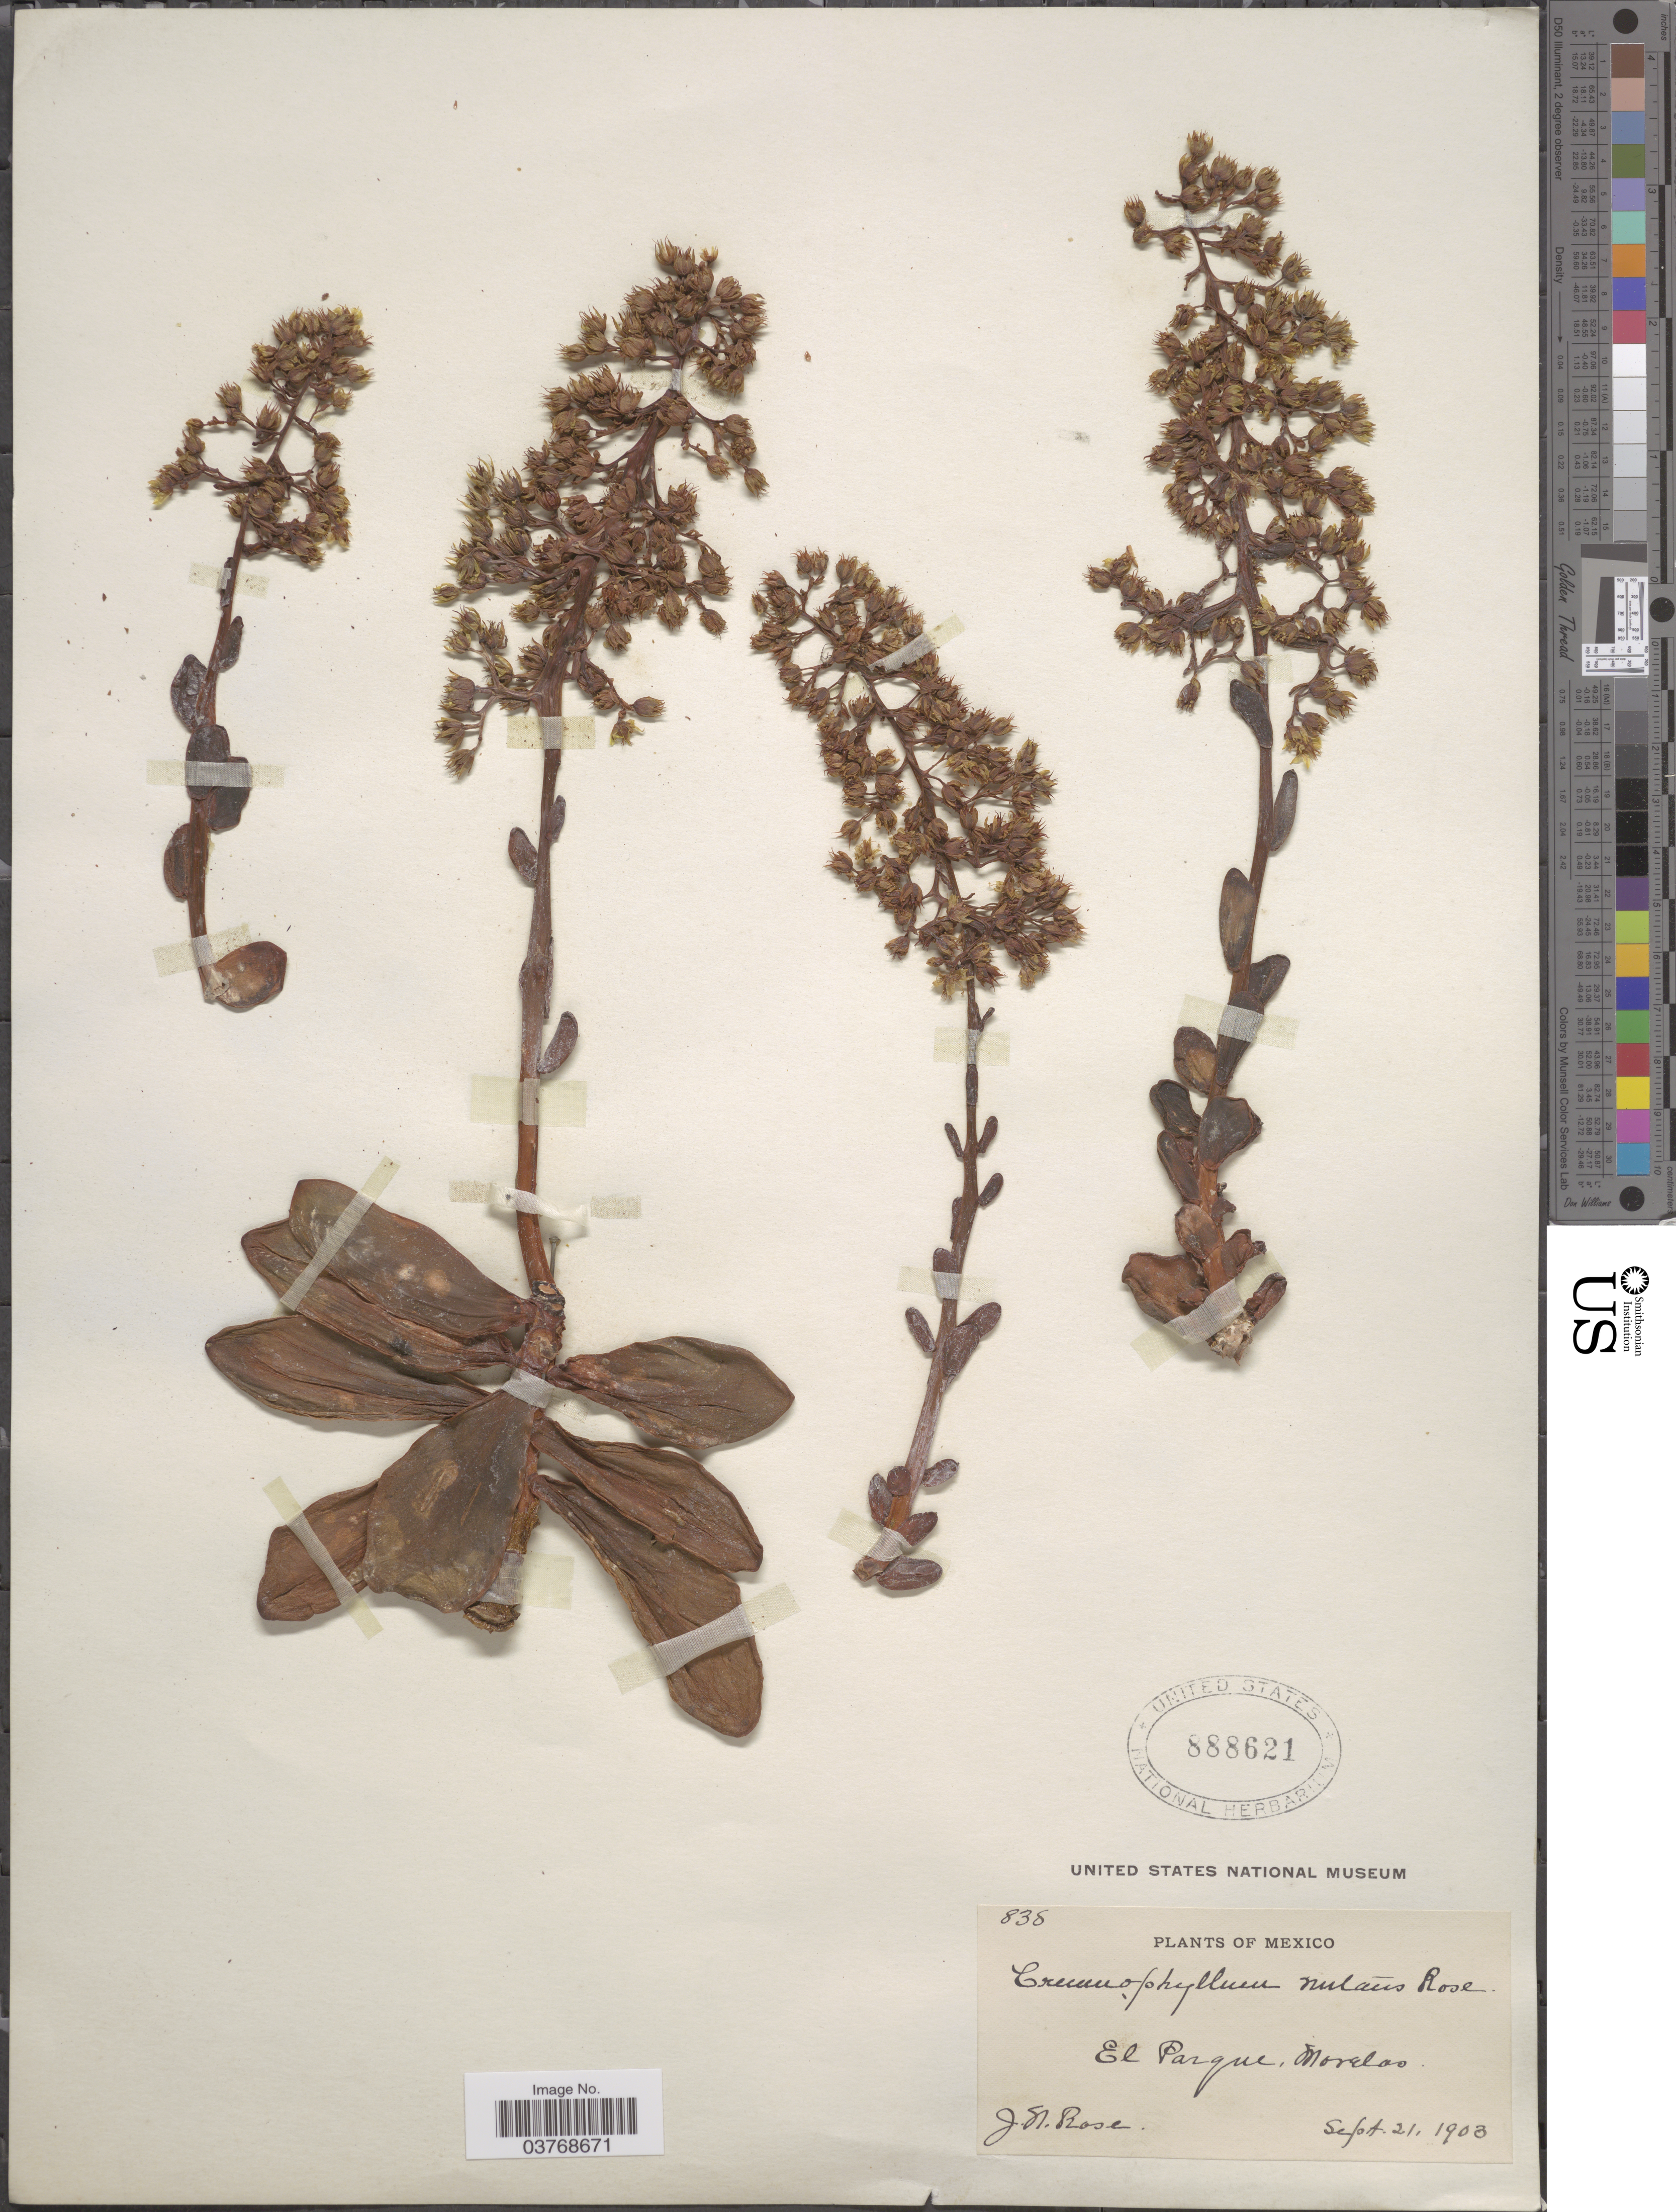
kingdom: Plantae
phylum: Tracheophyta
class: Magnoliopsida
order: Saxifragales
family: Crassulaceae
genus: Cremnophila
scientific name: Cremnophila nutans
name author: (Rose) Rose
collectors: J. N. Rose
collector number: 838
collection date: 1903-09-21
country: Mexico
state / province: Morelos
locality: El Parque.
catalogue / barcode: US 888621